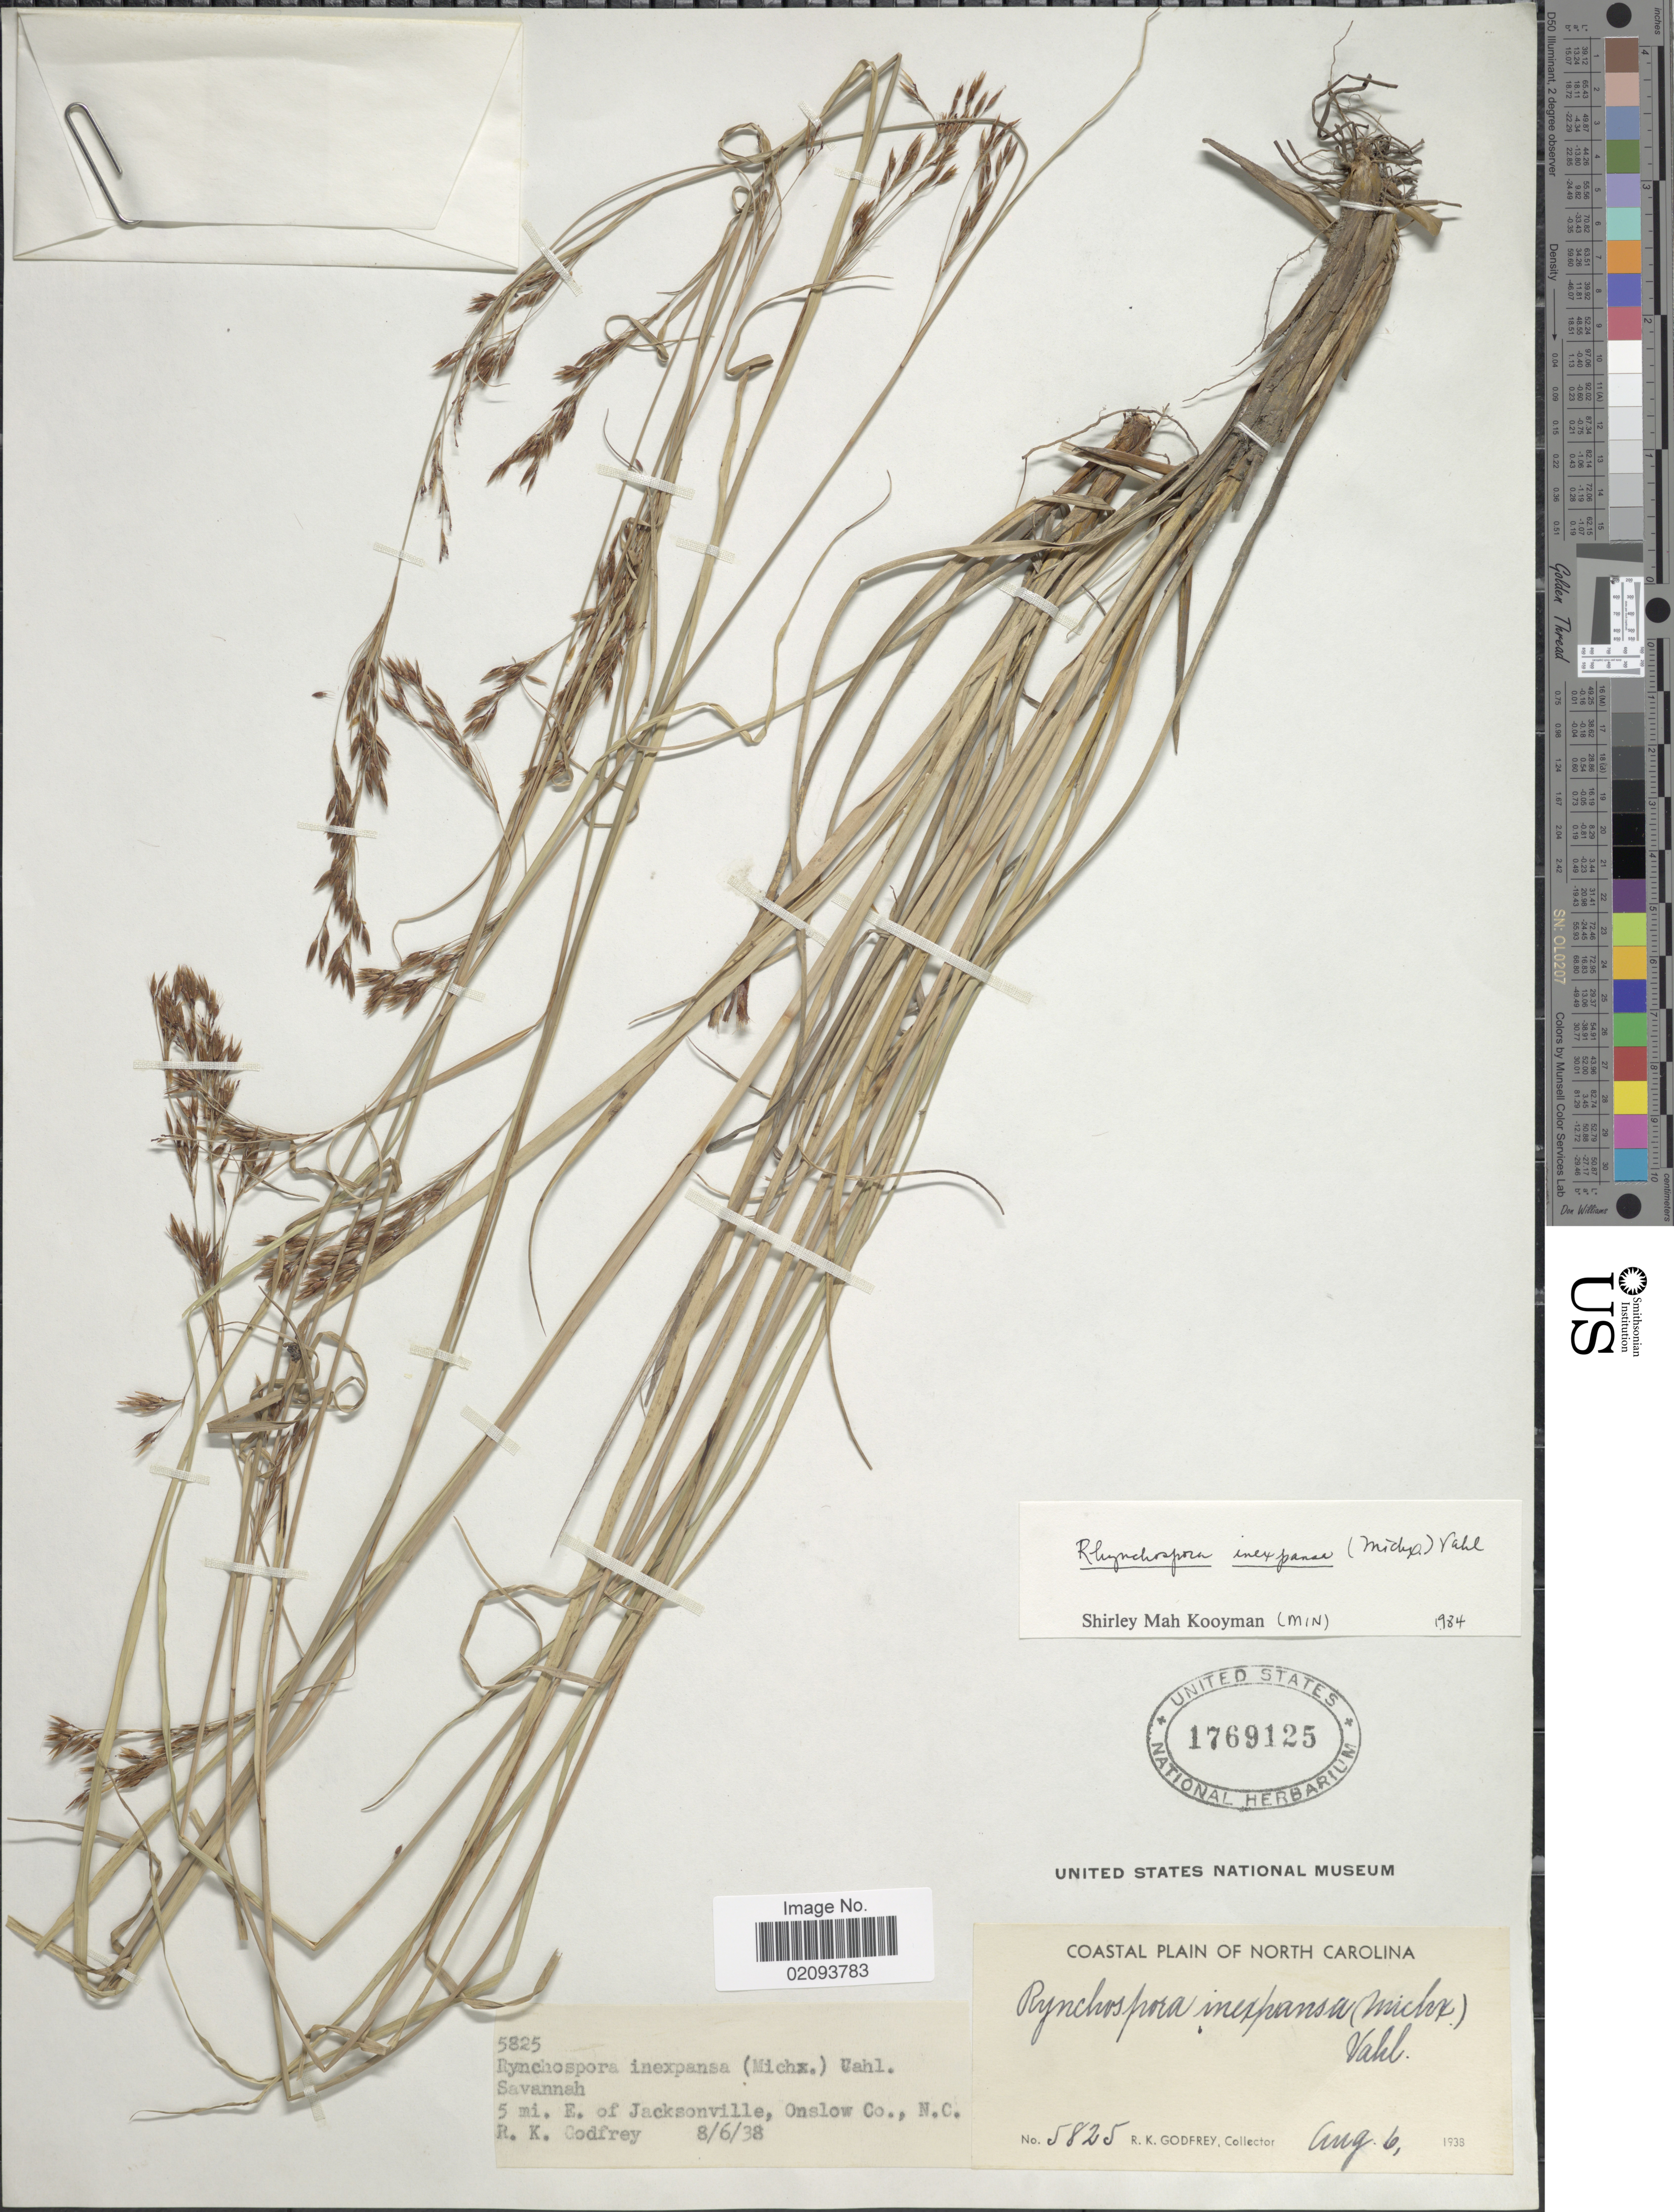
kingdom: Plantae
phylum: Tracheophyta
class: Liliopsida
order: Poales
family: Cyperaceae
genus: Rhynchospora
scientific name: Rhynchospora inexpansa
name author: (Michx.) Vahl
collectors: R. K. Godfrey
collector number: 5825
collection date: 1938-08-06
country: United States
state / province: North Carolina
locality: Savannah. 5 mi. E. of Jacksonville, Onslow Co.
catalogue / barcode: US 1769125